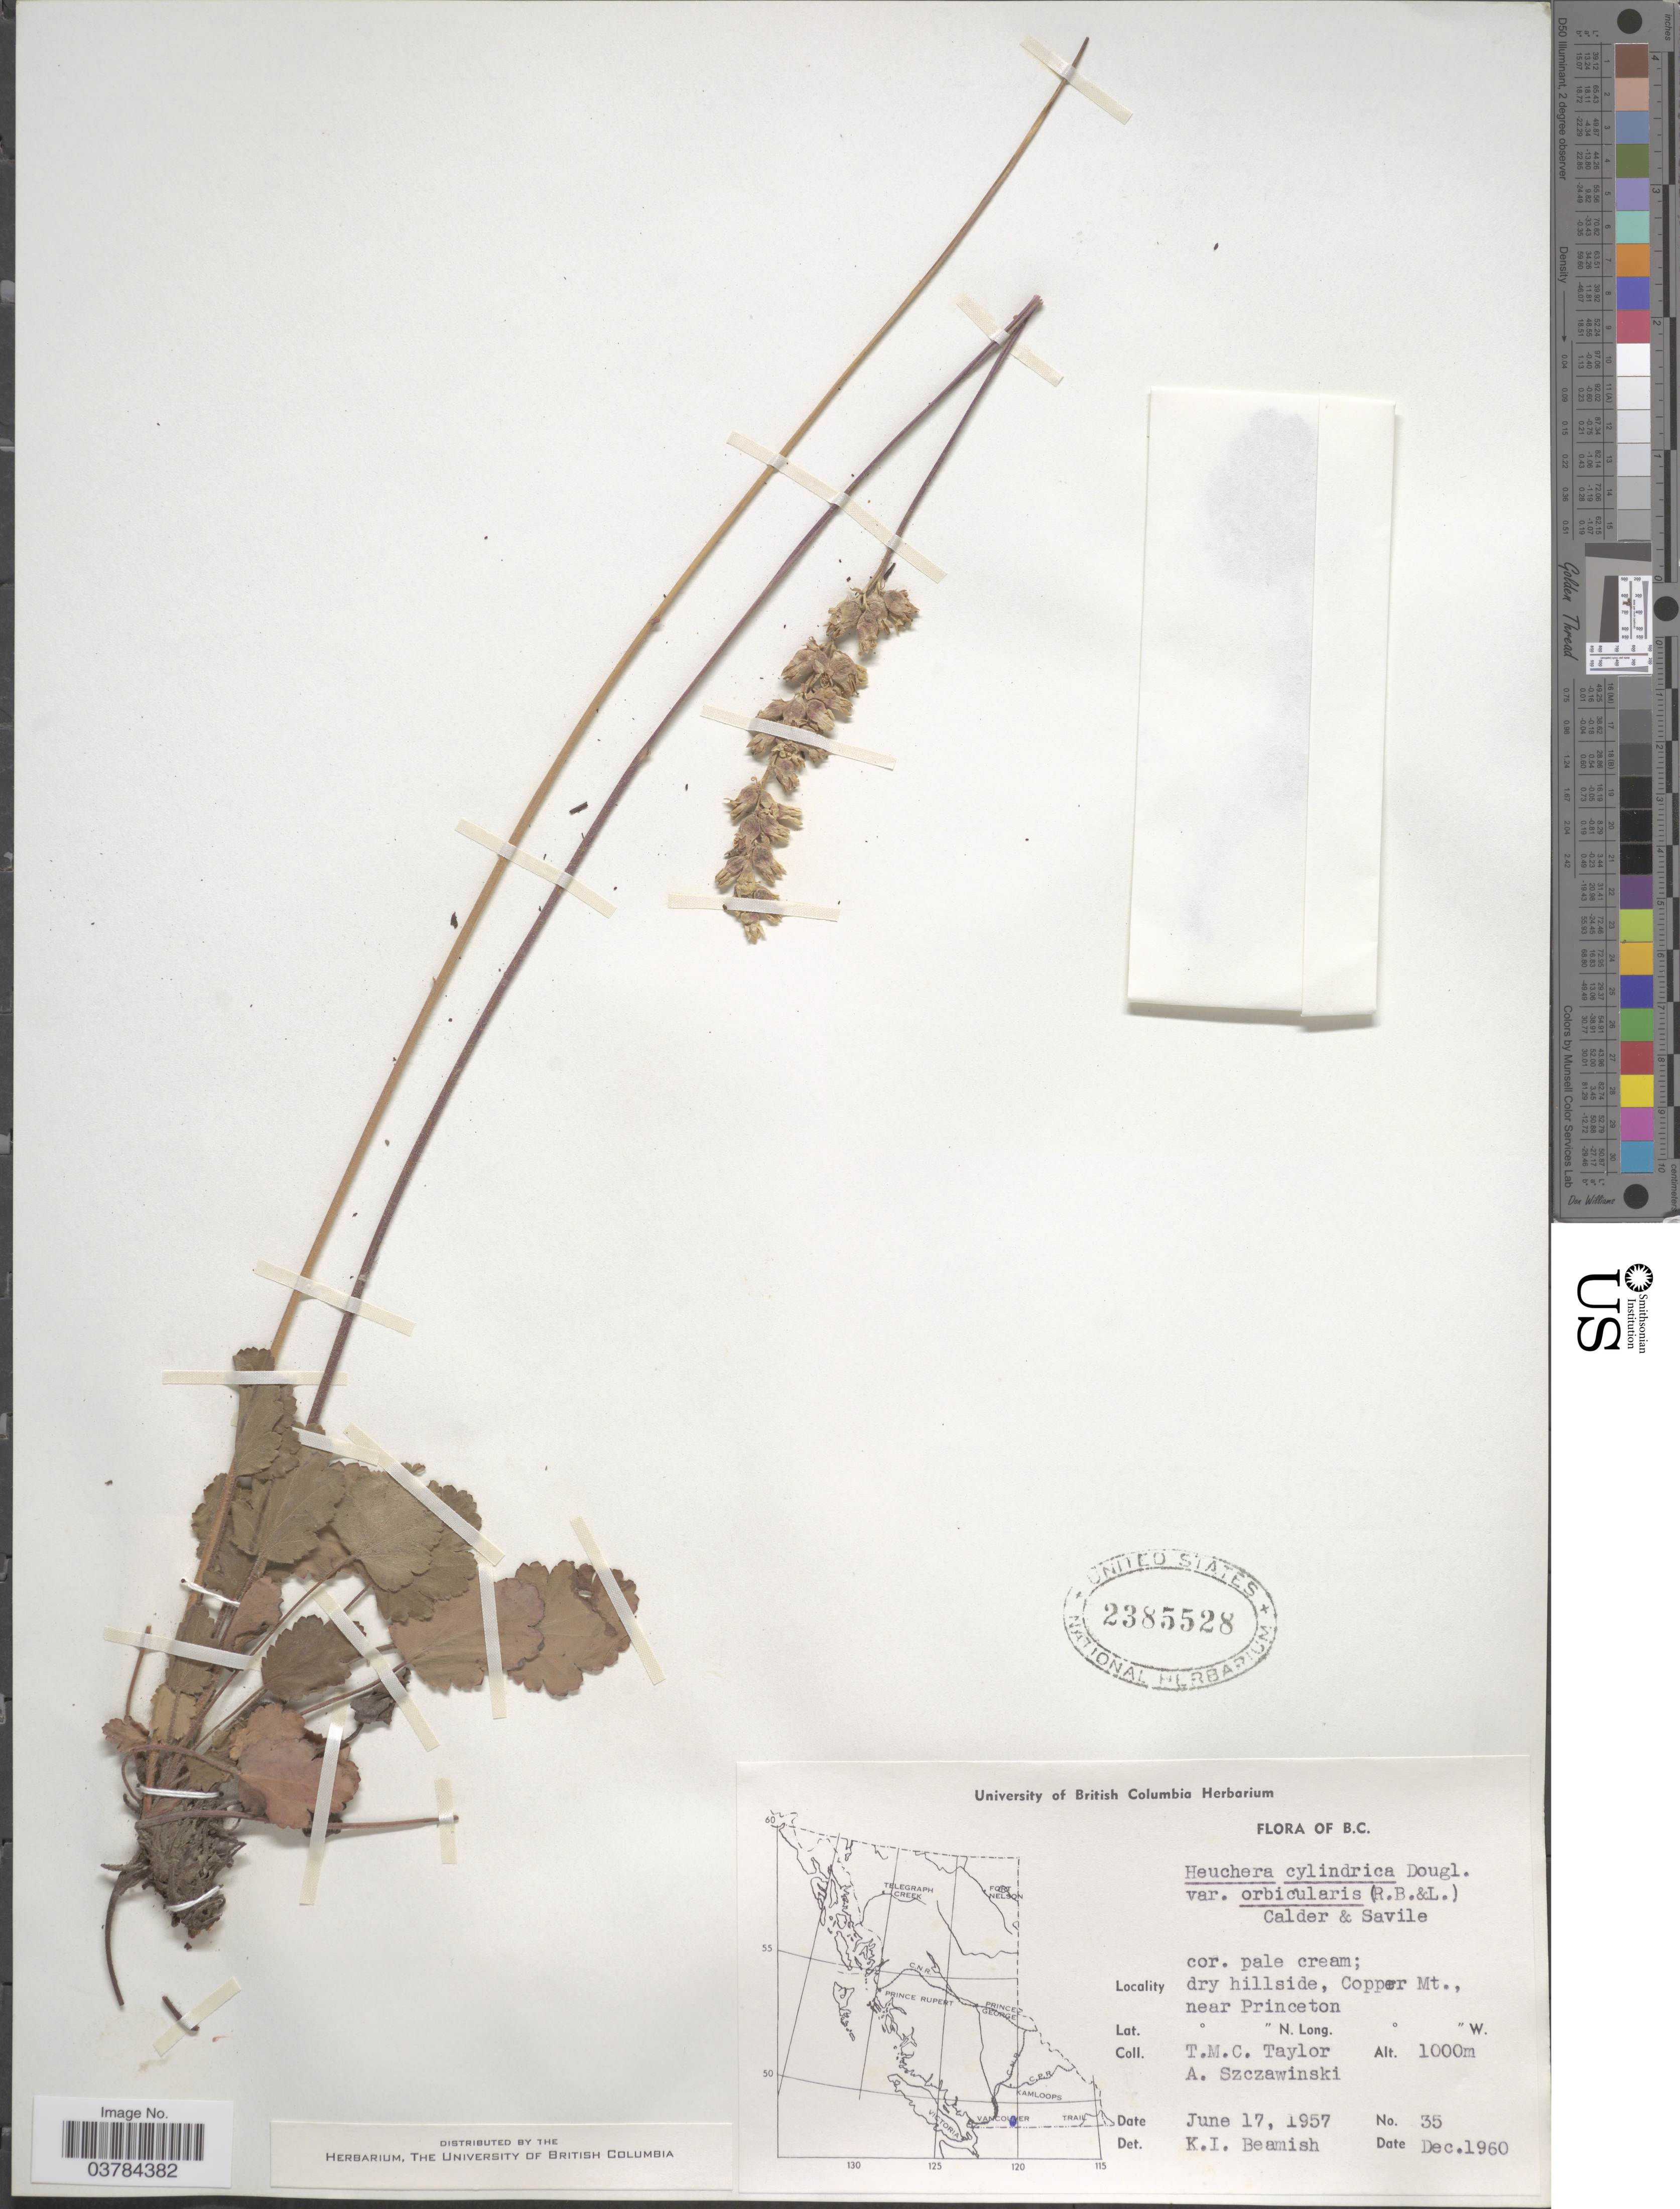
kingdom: Plantae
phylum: Tracheophyta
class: Magnoliopsida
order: Saxifragales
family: Saxifragaceae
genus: Heuchera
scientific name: Heuchera cylindrica var. orbicaulis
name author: (Rosend. et al.) Calder & Savile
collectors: T. M. C. Taylor & A. Szczawinski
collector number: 35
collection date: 1957-06-17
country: Canada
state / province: British Columbia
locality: Copper Mt., near Princeton.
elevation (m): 1000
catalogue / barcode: US 2385528